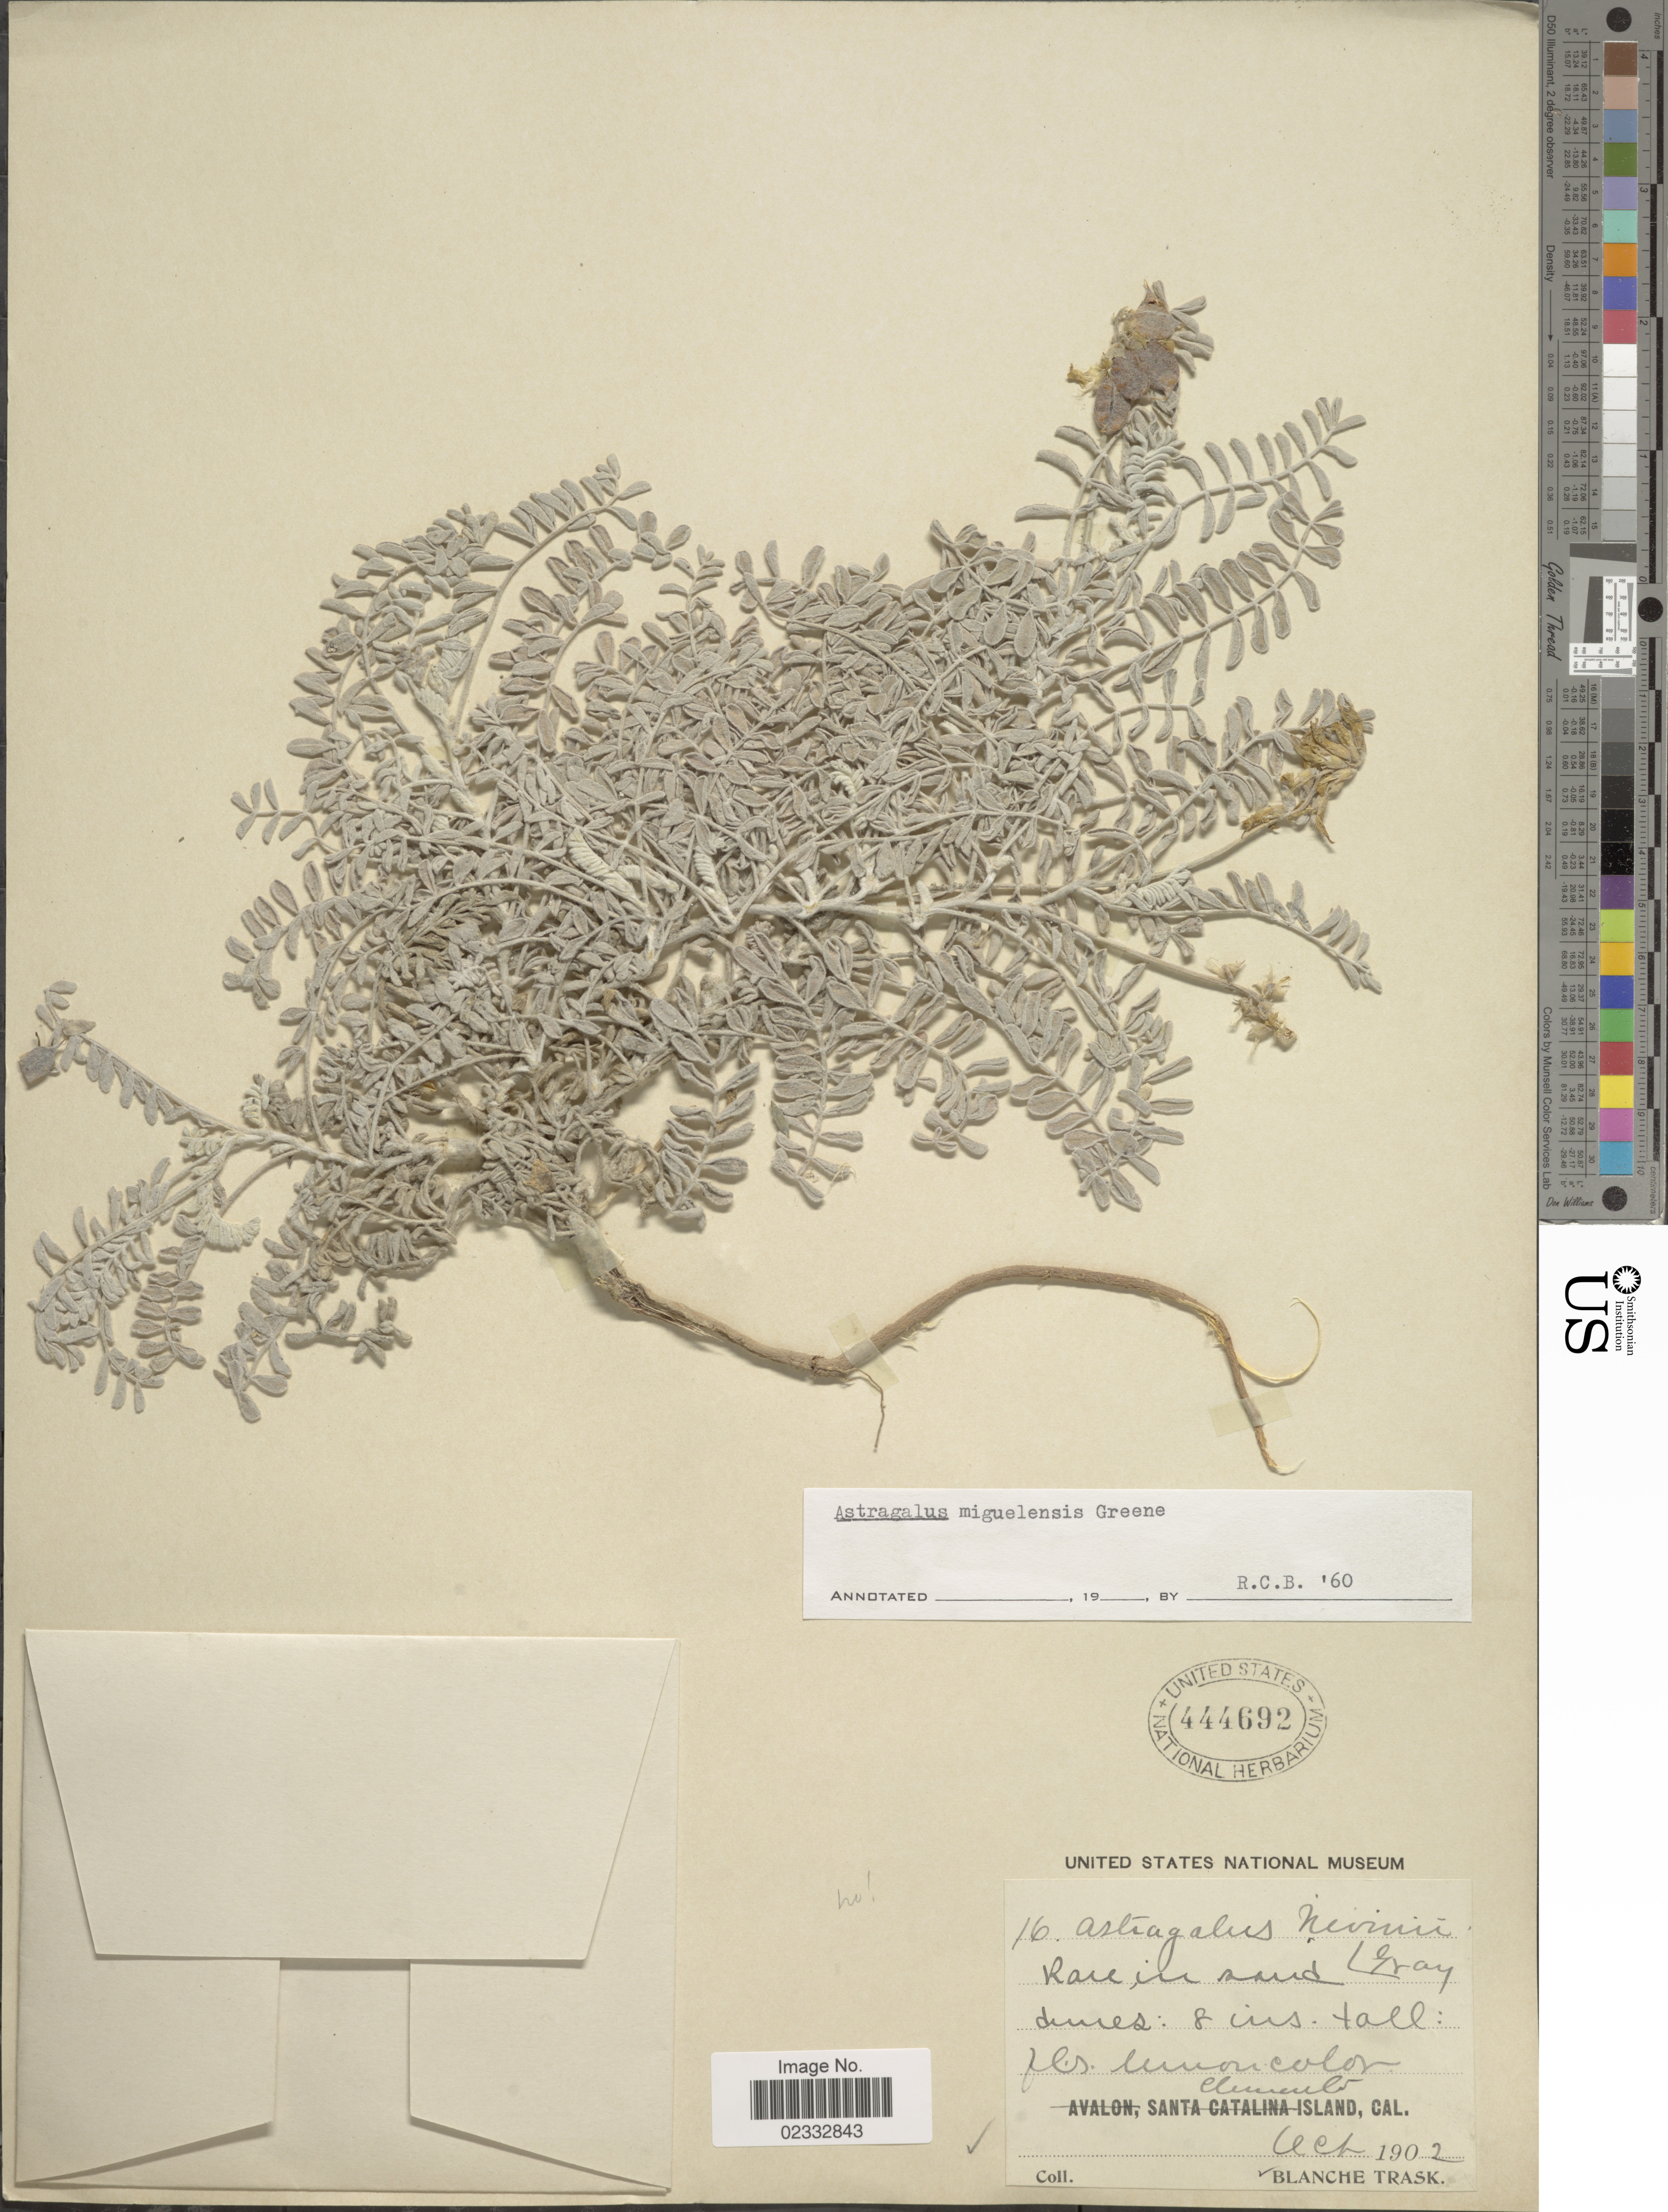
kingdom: Plantae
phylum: Tracheophyta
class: Magnoliopsida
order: Fabales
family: Fabaceae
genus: Astragalus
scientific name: Astragalus miguelensis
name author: Greene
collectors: B. Trask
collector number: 16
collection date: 1902-10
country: United States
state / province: California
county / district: Los Angeles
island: San Clemente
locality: San Clemente Island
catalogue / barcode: US 444692